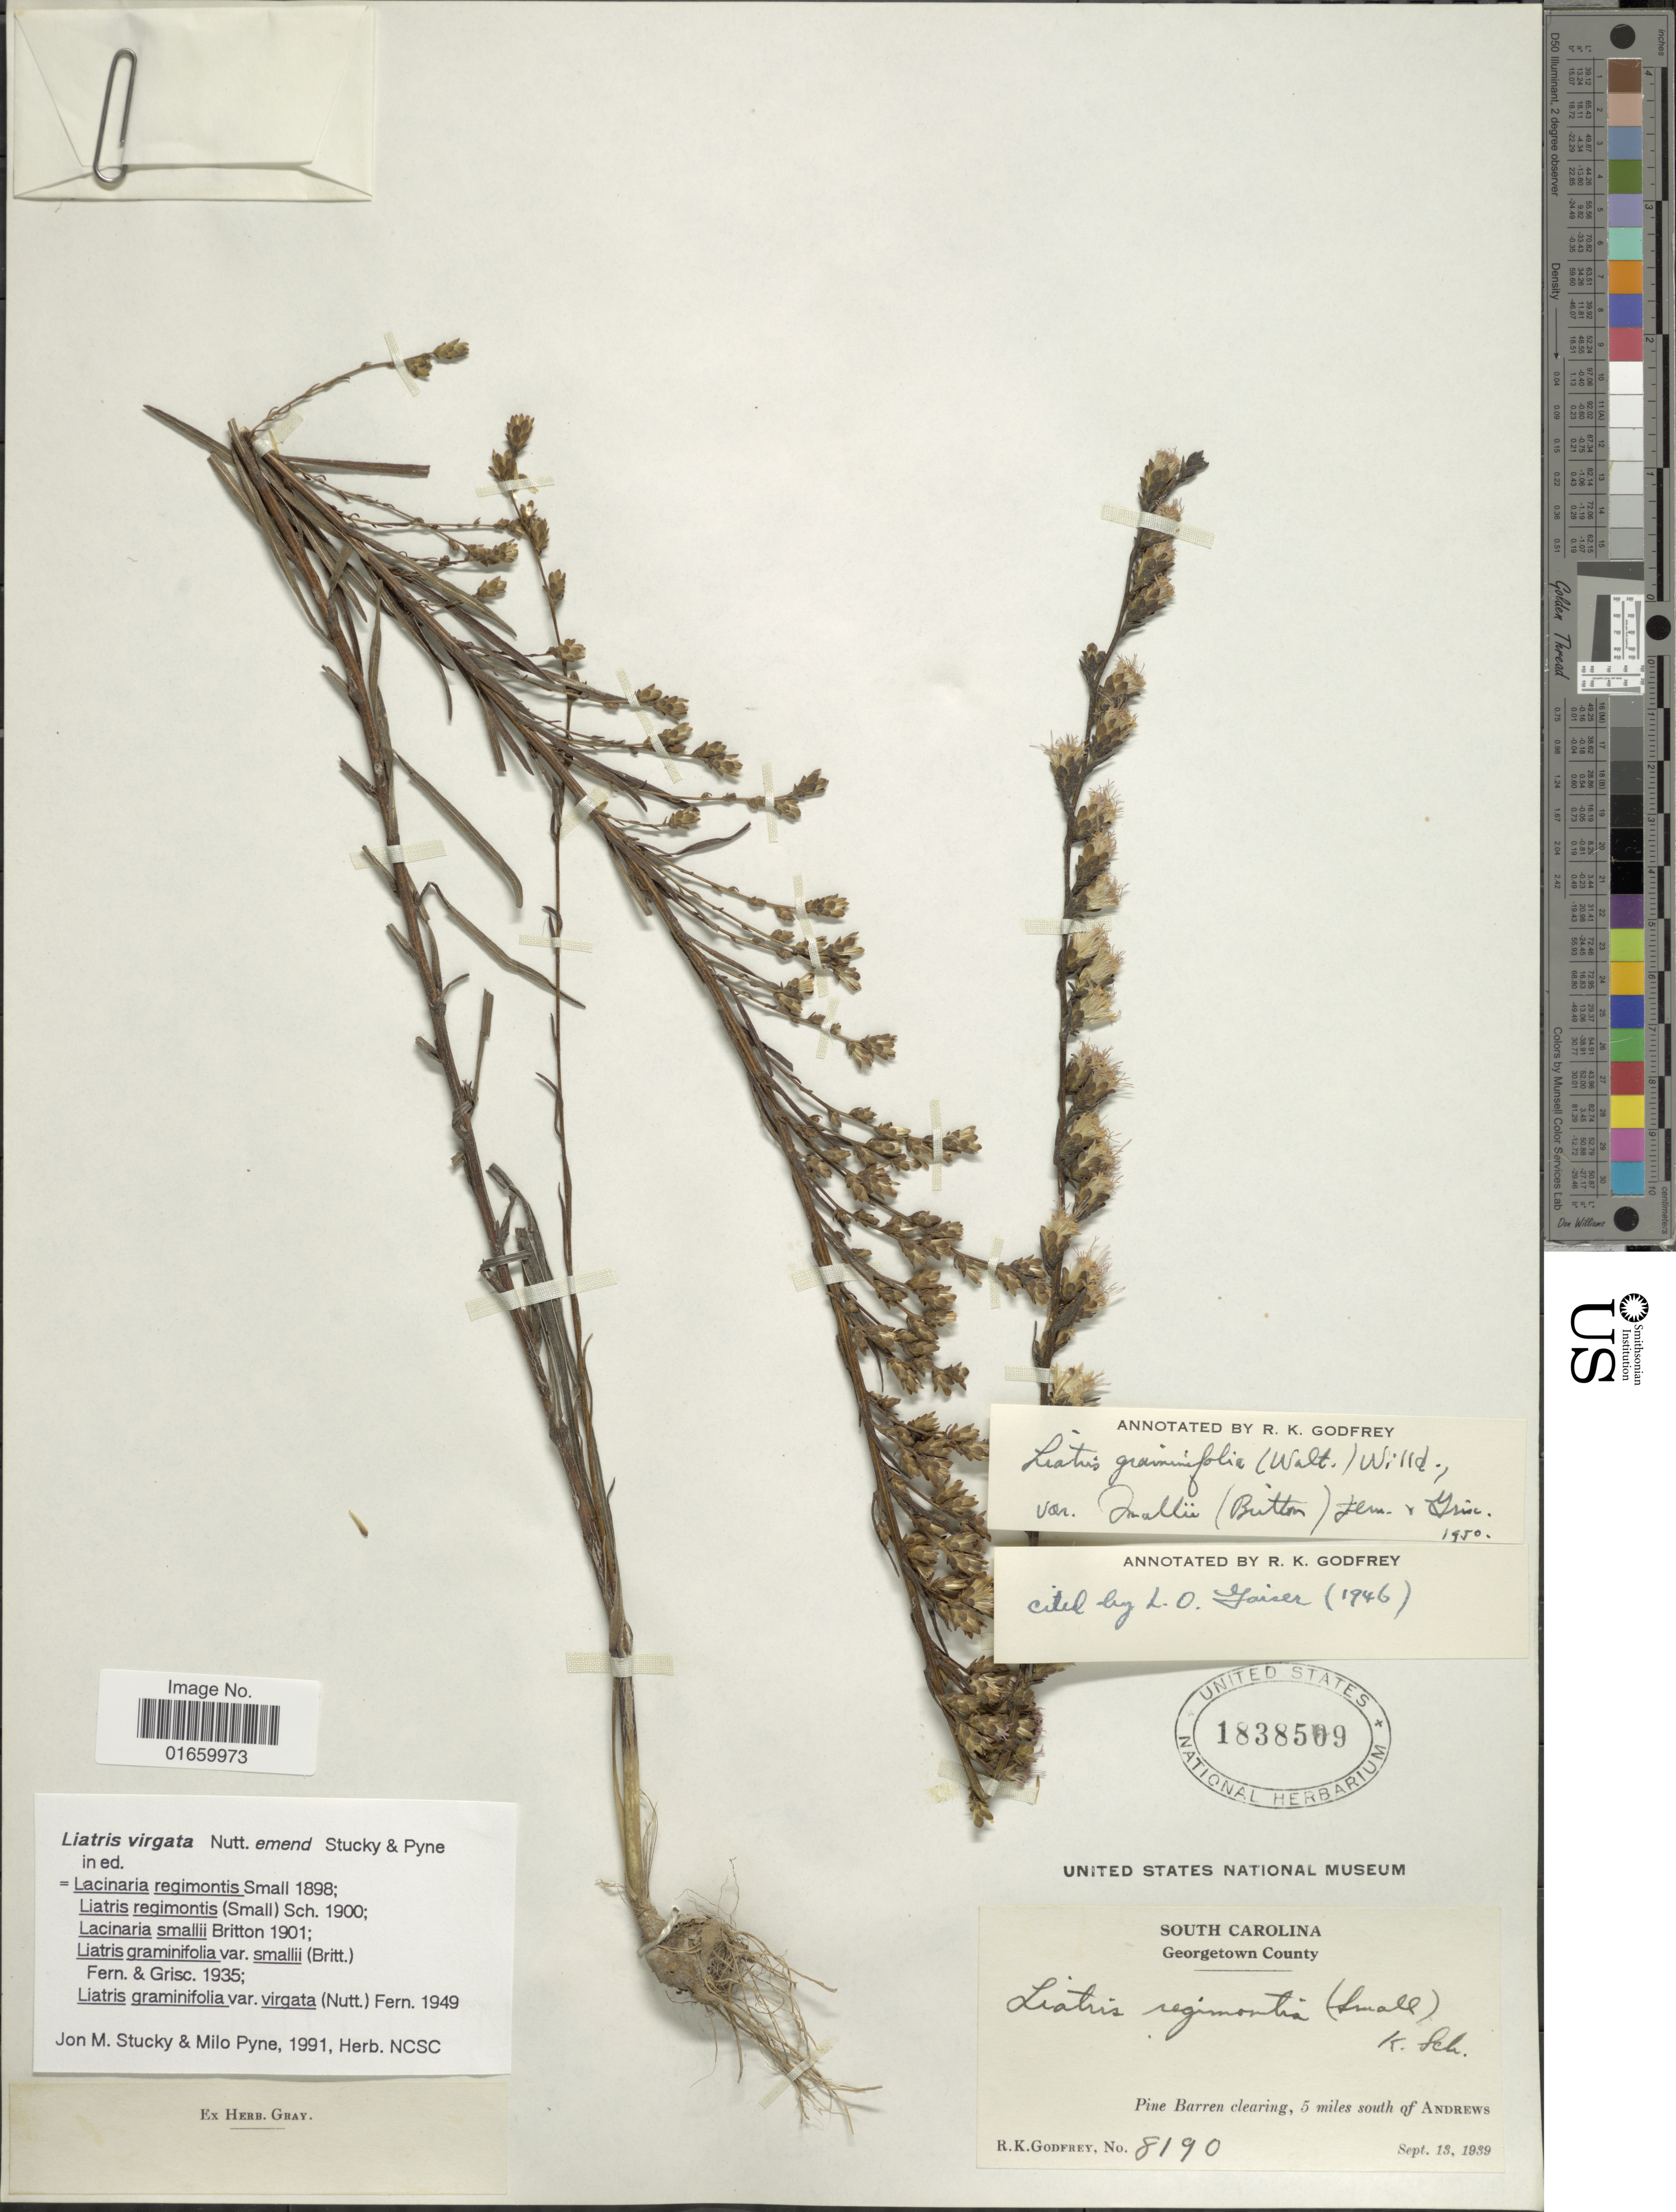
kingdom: Plantae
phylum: Tracheophyta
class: Magnoliopsida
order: Asterales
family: Asteraceae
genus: Liatris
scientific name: Liatris virgata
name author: Nutt.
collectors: R. K. Godfrey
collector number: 8190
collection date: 1939-09-13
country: United States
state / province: South Carolina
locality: Pine Barren clearing, 5 miles south of Andrews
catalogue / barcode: US 1838509